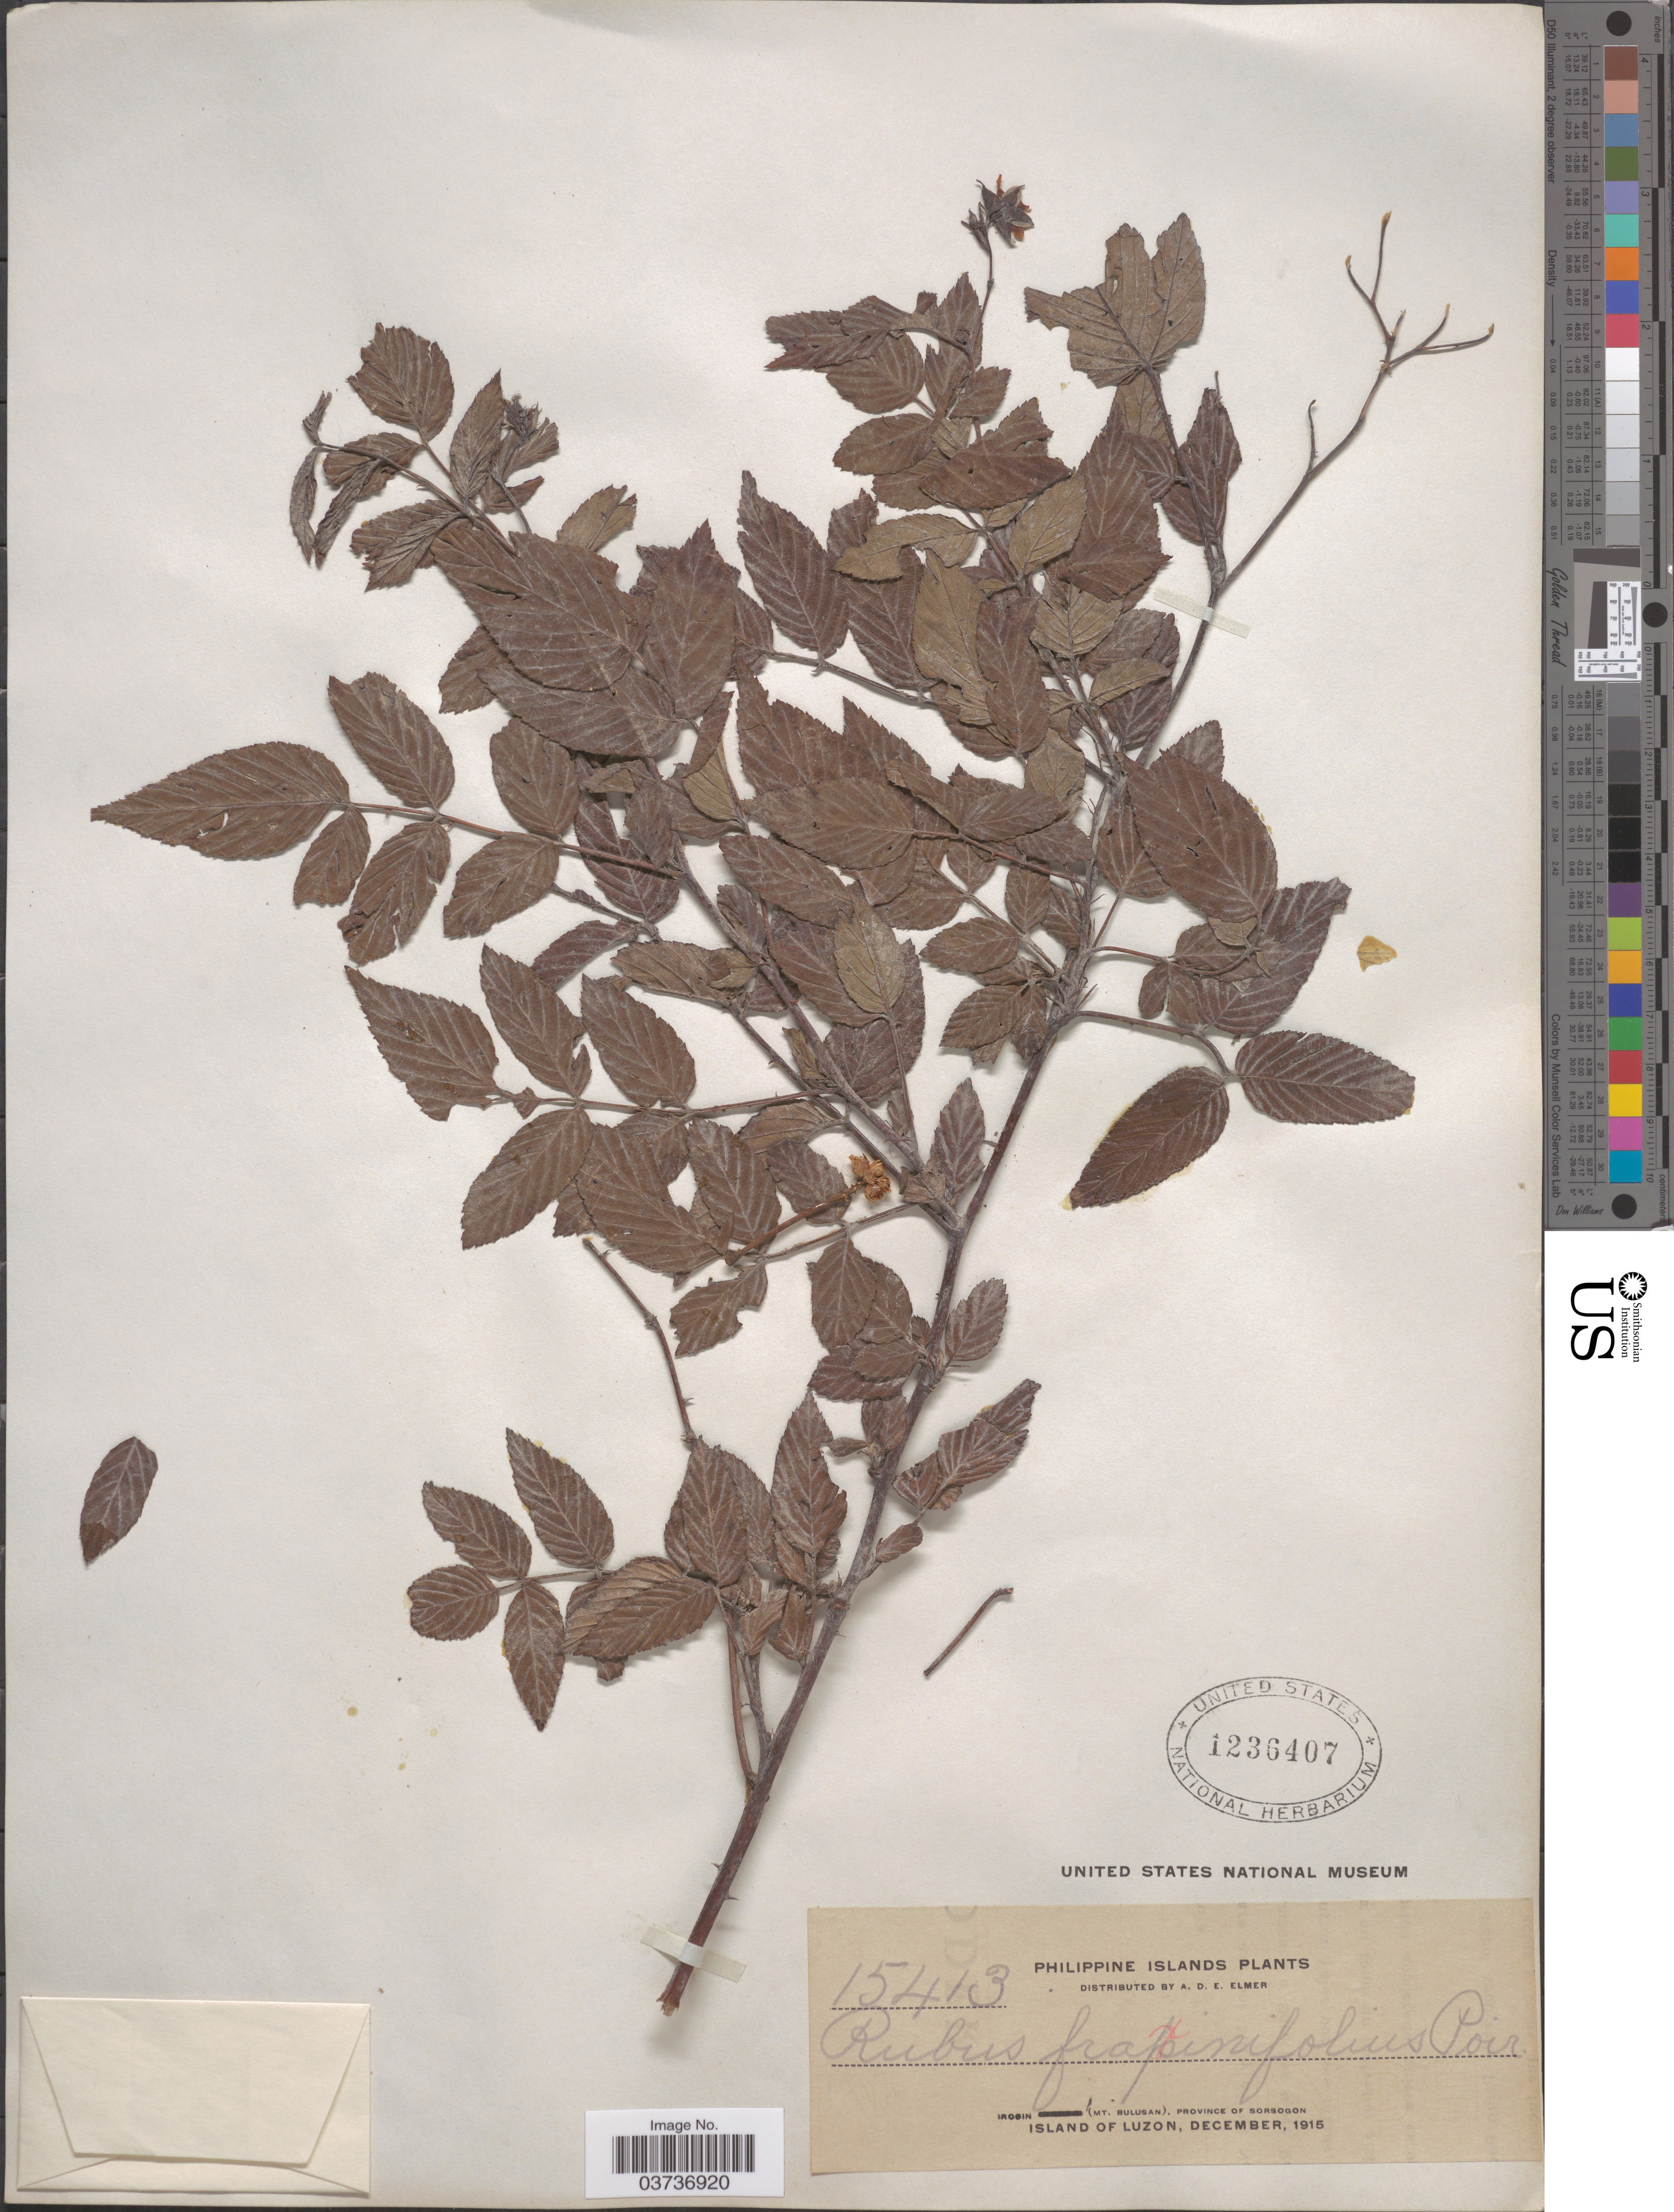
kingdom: Plantae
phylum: Tracheophyta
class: Magnoliopsida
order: Rosales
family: Rosaceae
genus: Rubus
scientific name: Rubus fraxinifolius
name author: Hayata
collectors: A. D. E. Elmer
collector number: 15413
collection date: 1915-12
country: Philippines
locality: Irosin (Mt. Bulusan), Province of Sorsogon. Island of Luzon.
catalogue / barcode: US 1236407